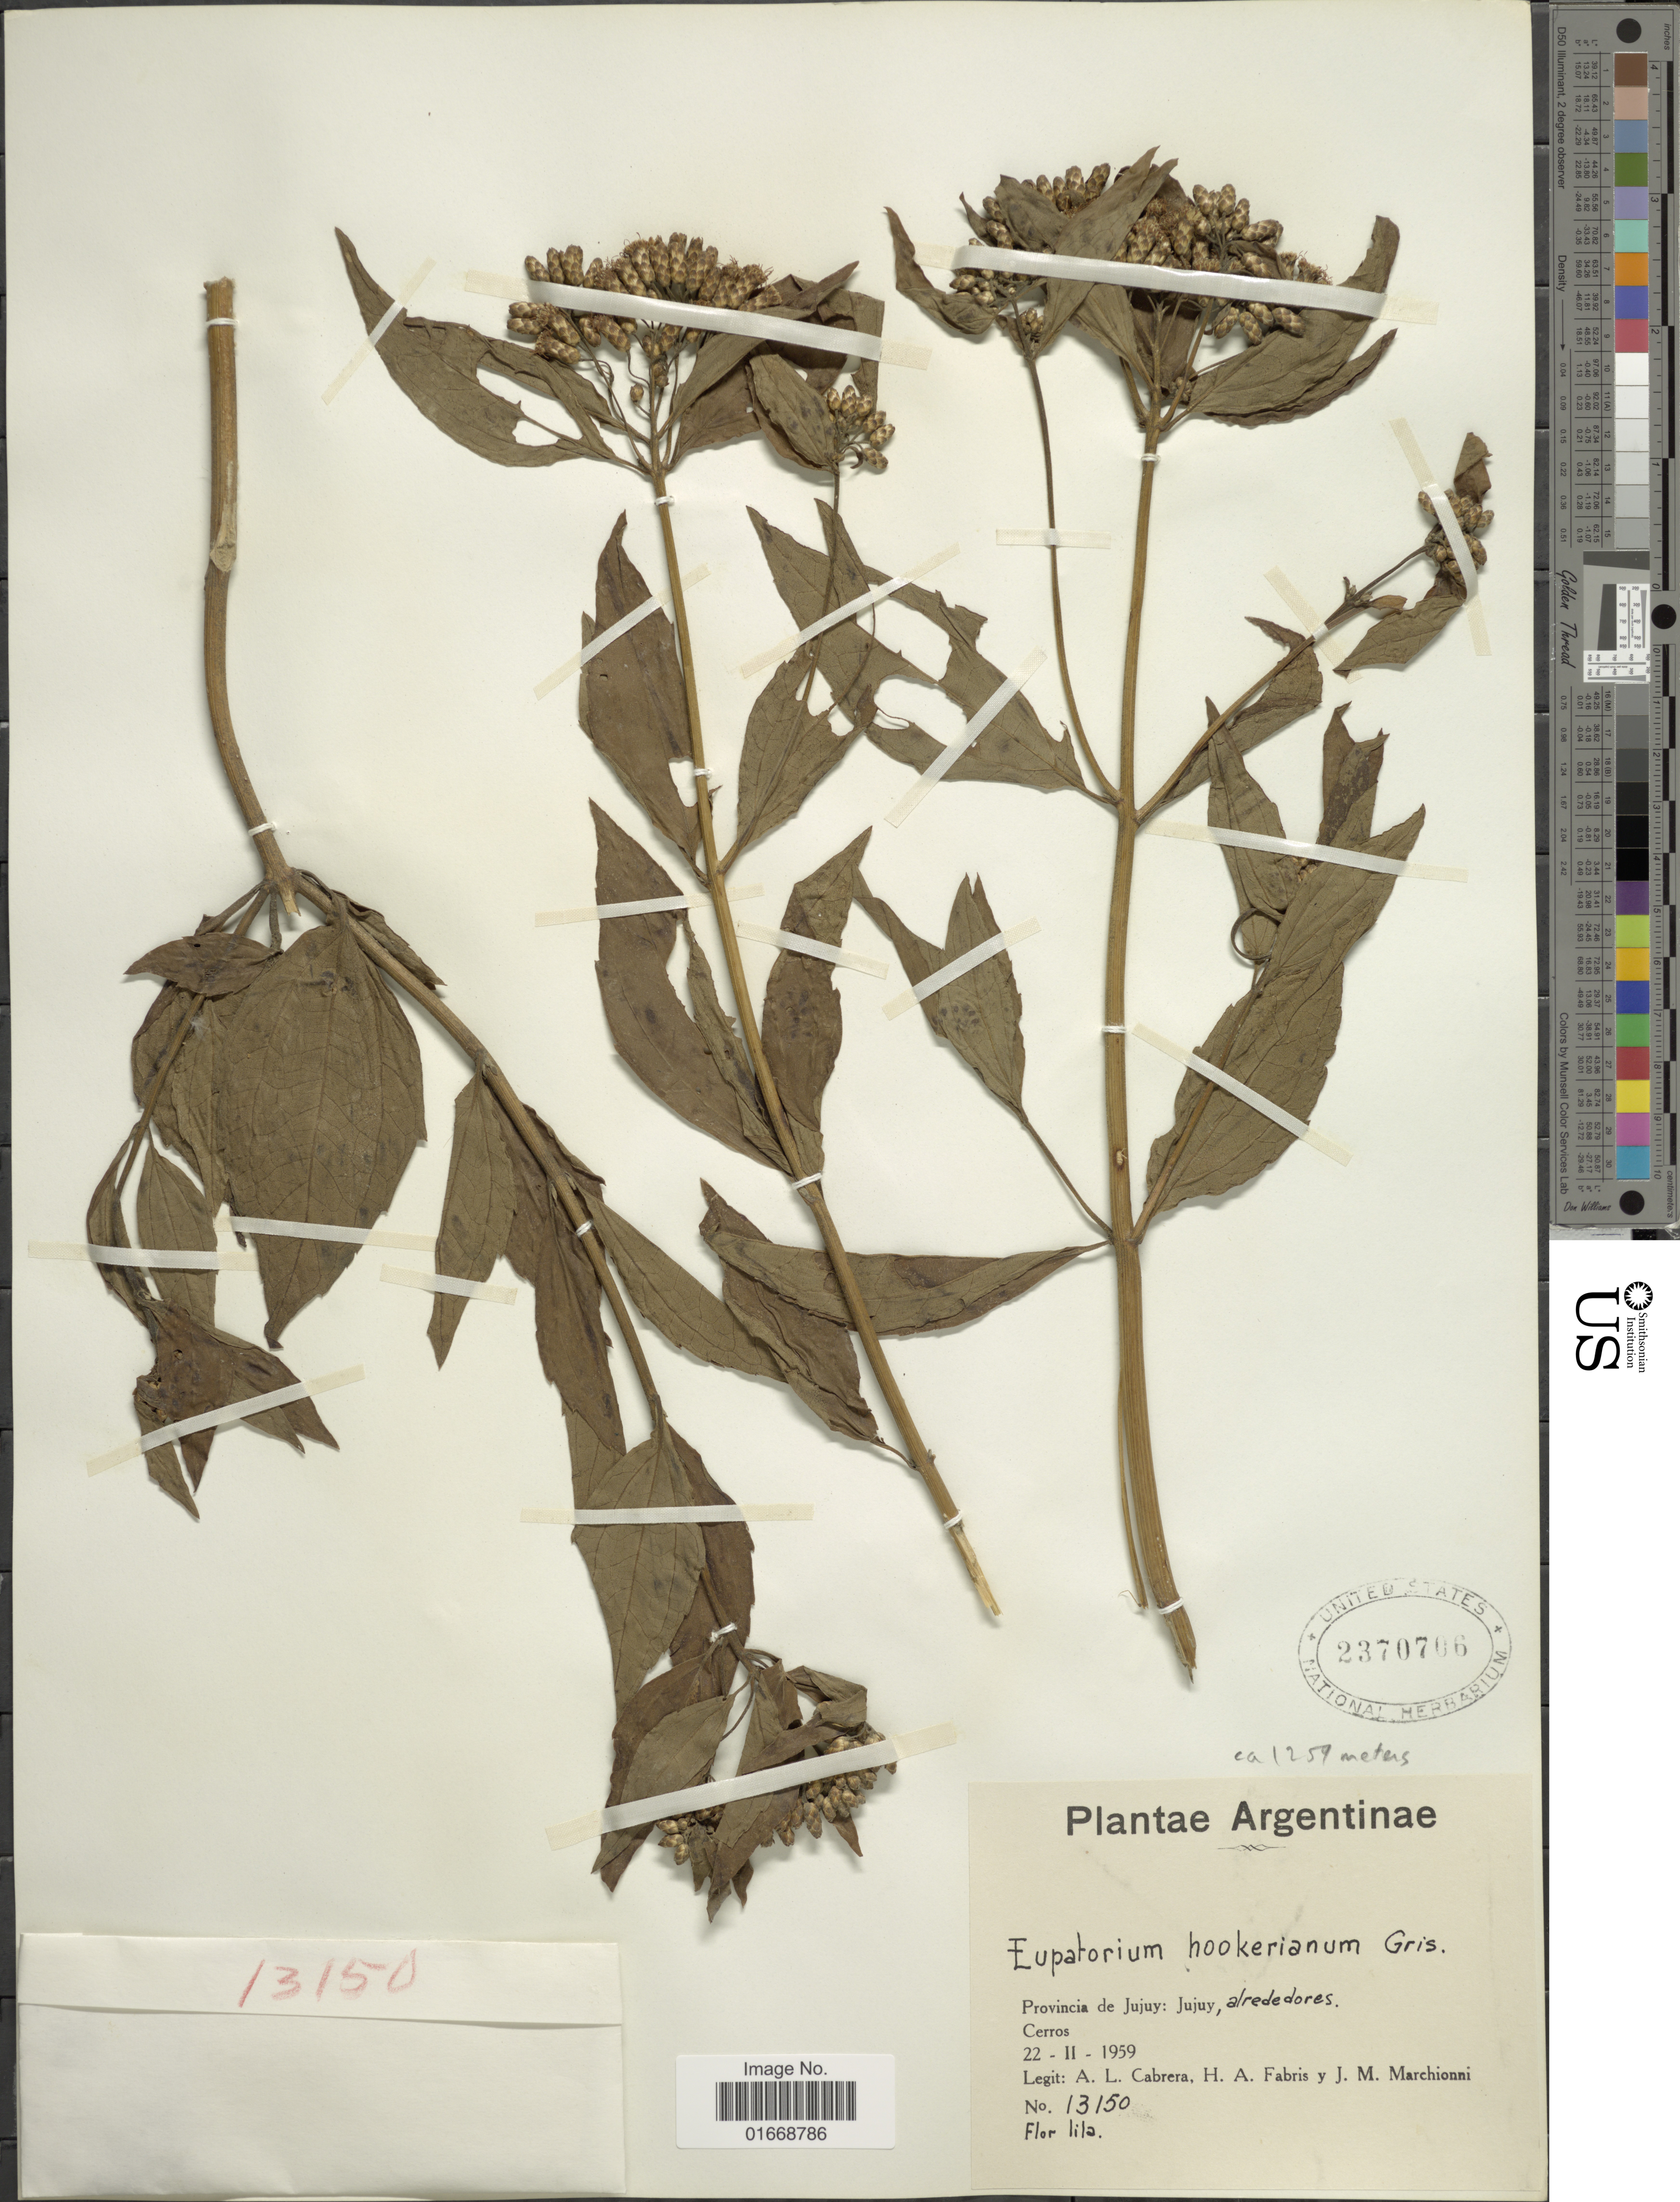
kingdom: Plantae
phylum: Tracheophyta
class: Magnoliopsida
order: Asterales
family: Asteraceae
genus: Chromolaena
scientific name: Chromolaena hookeriana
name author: (Griseb.) R.M. King & H. Rob.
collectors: A. L. Cabrera, H. A. Fabris & J. Marchionni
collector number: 13150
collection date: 1959-02-22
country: Argentina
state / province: Jujuy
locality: Jujuy, alrededores Cerros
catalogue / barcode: US 2370706